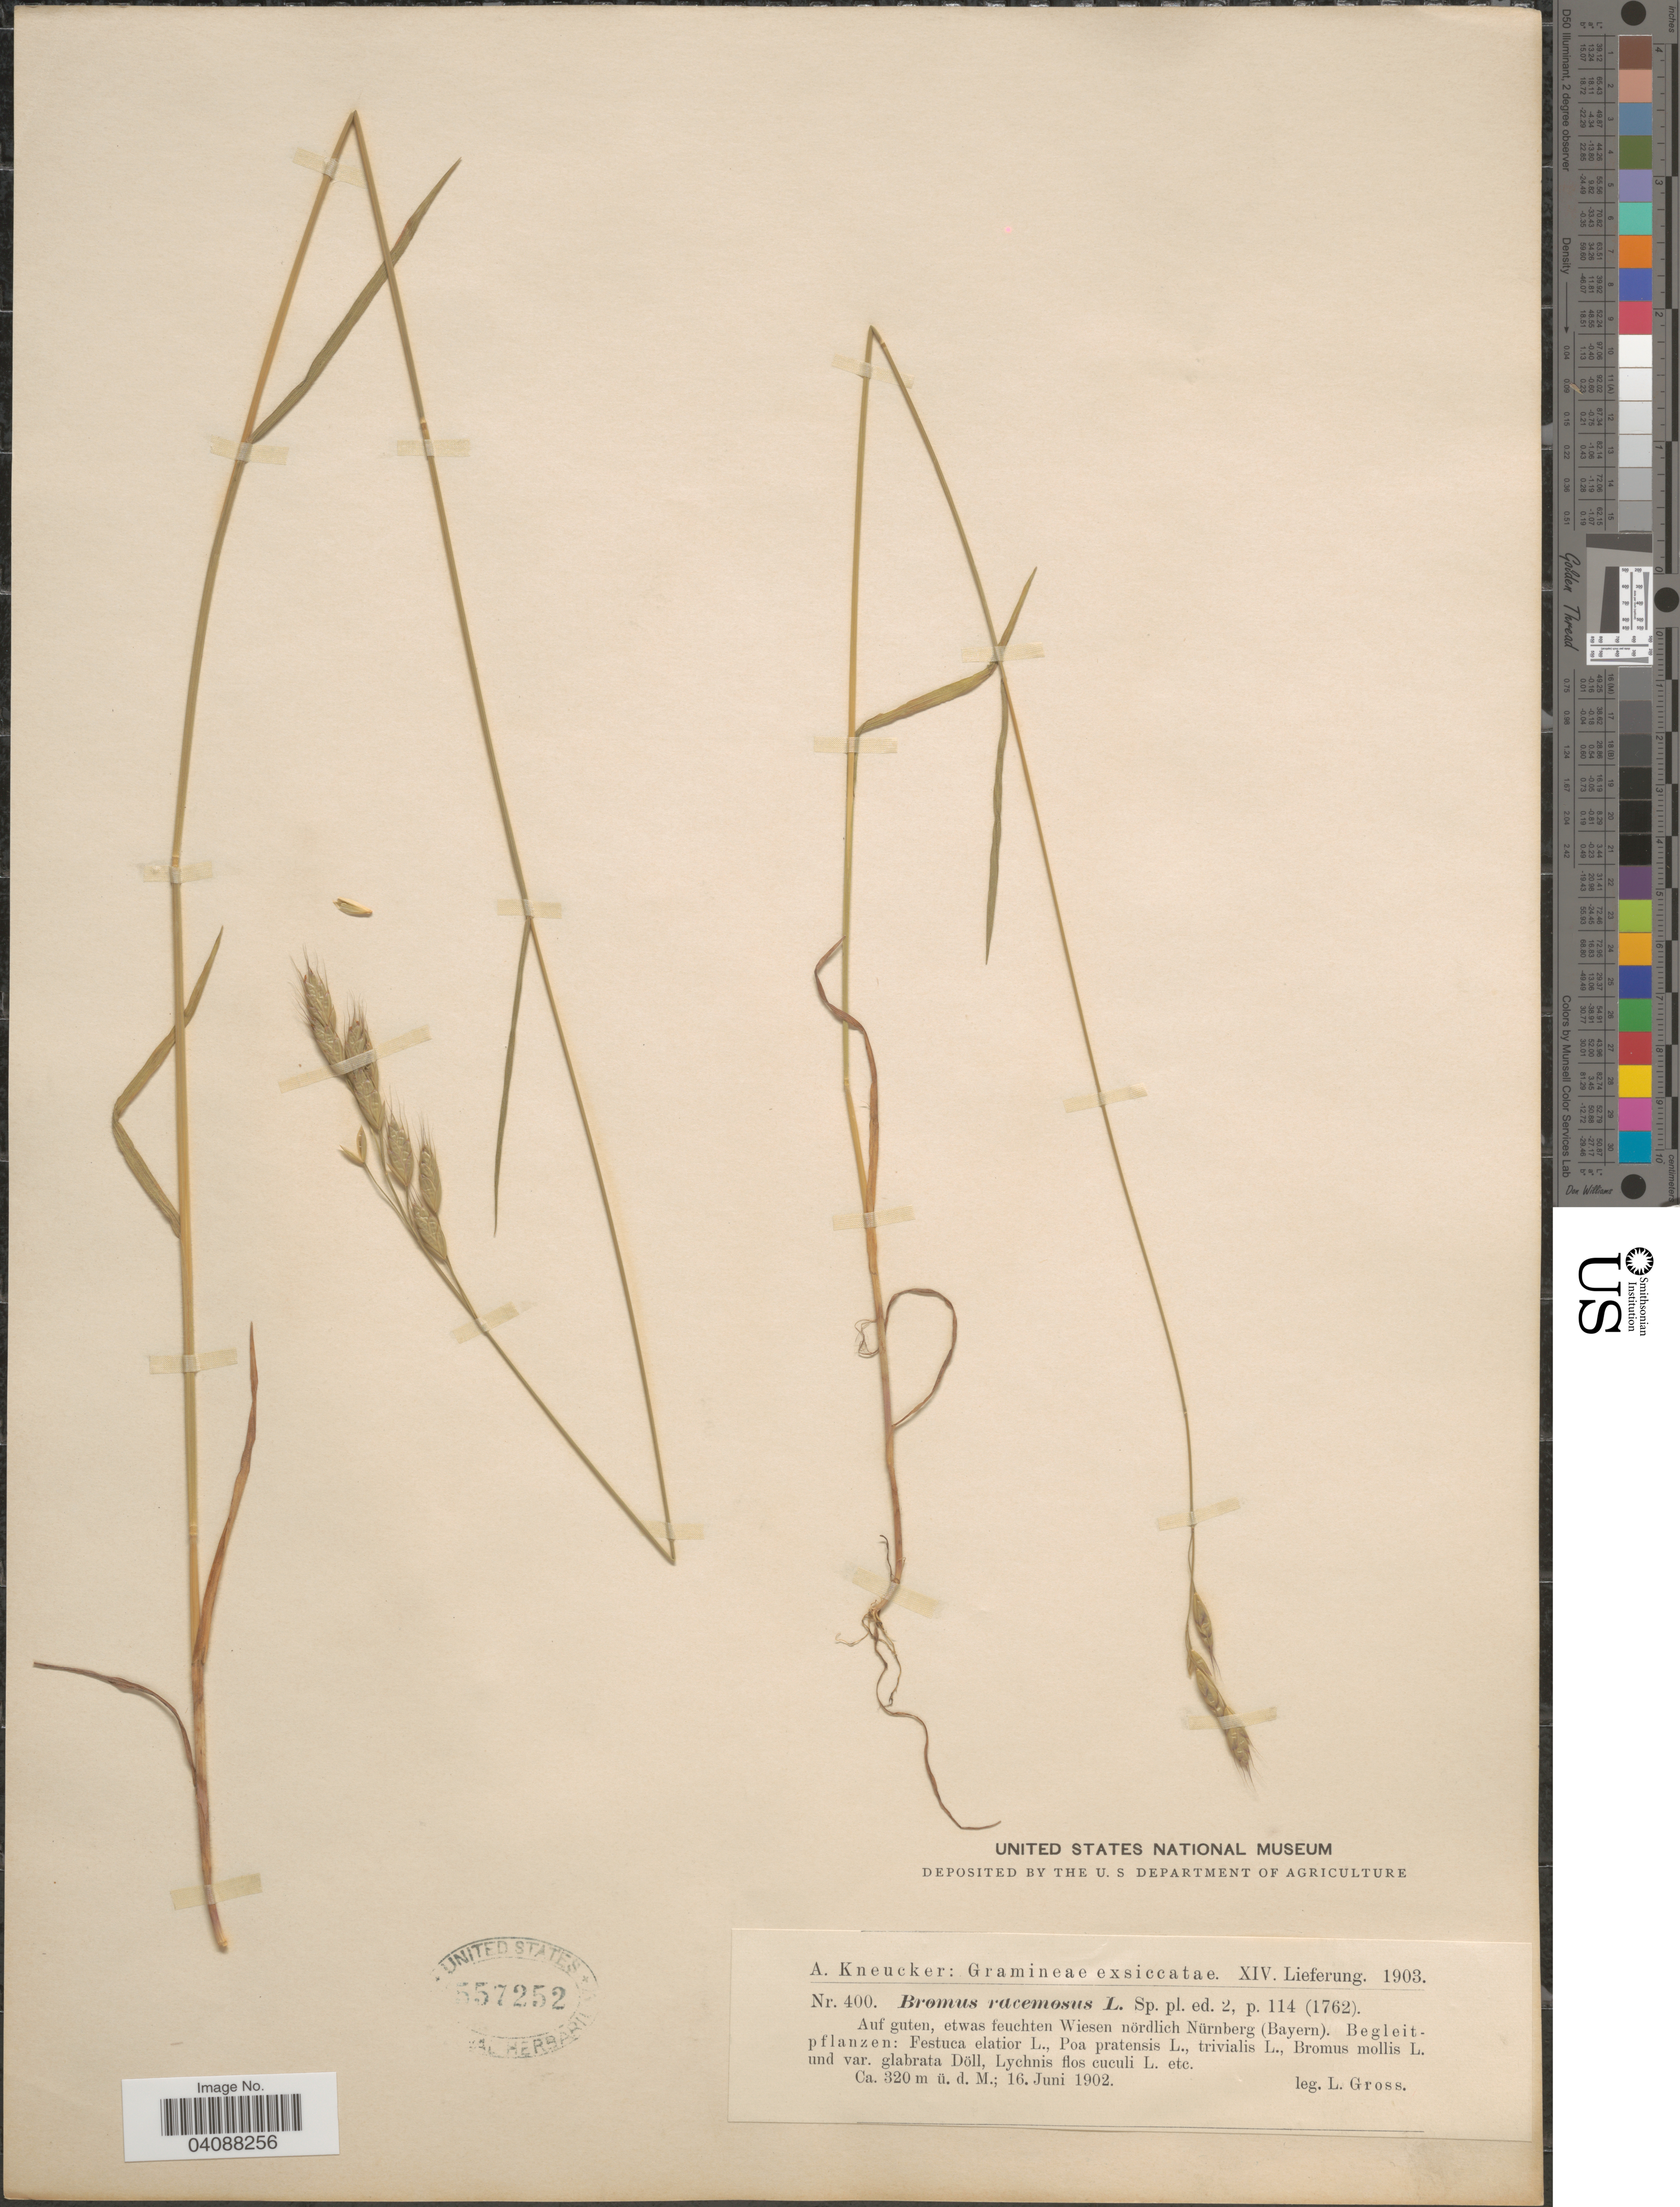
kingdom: Plantae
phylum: Tracheophyta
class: Liliopsida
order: Poales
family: Poaceae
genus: Bromus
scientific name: Bromus racemosus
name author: L.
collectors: L. Gross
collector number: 400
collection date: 1902-06-16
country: Germany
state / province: Bayern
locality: Auf guten, etwas feuchten Wiesen nördlich Nürnberg.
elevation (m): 320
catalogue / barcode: US 557252